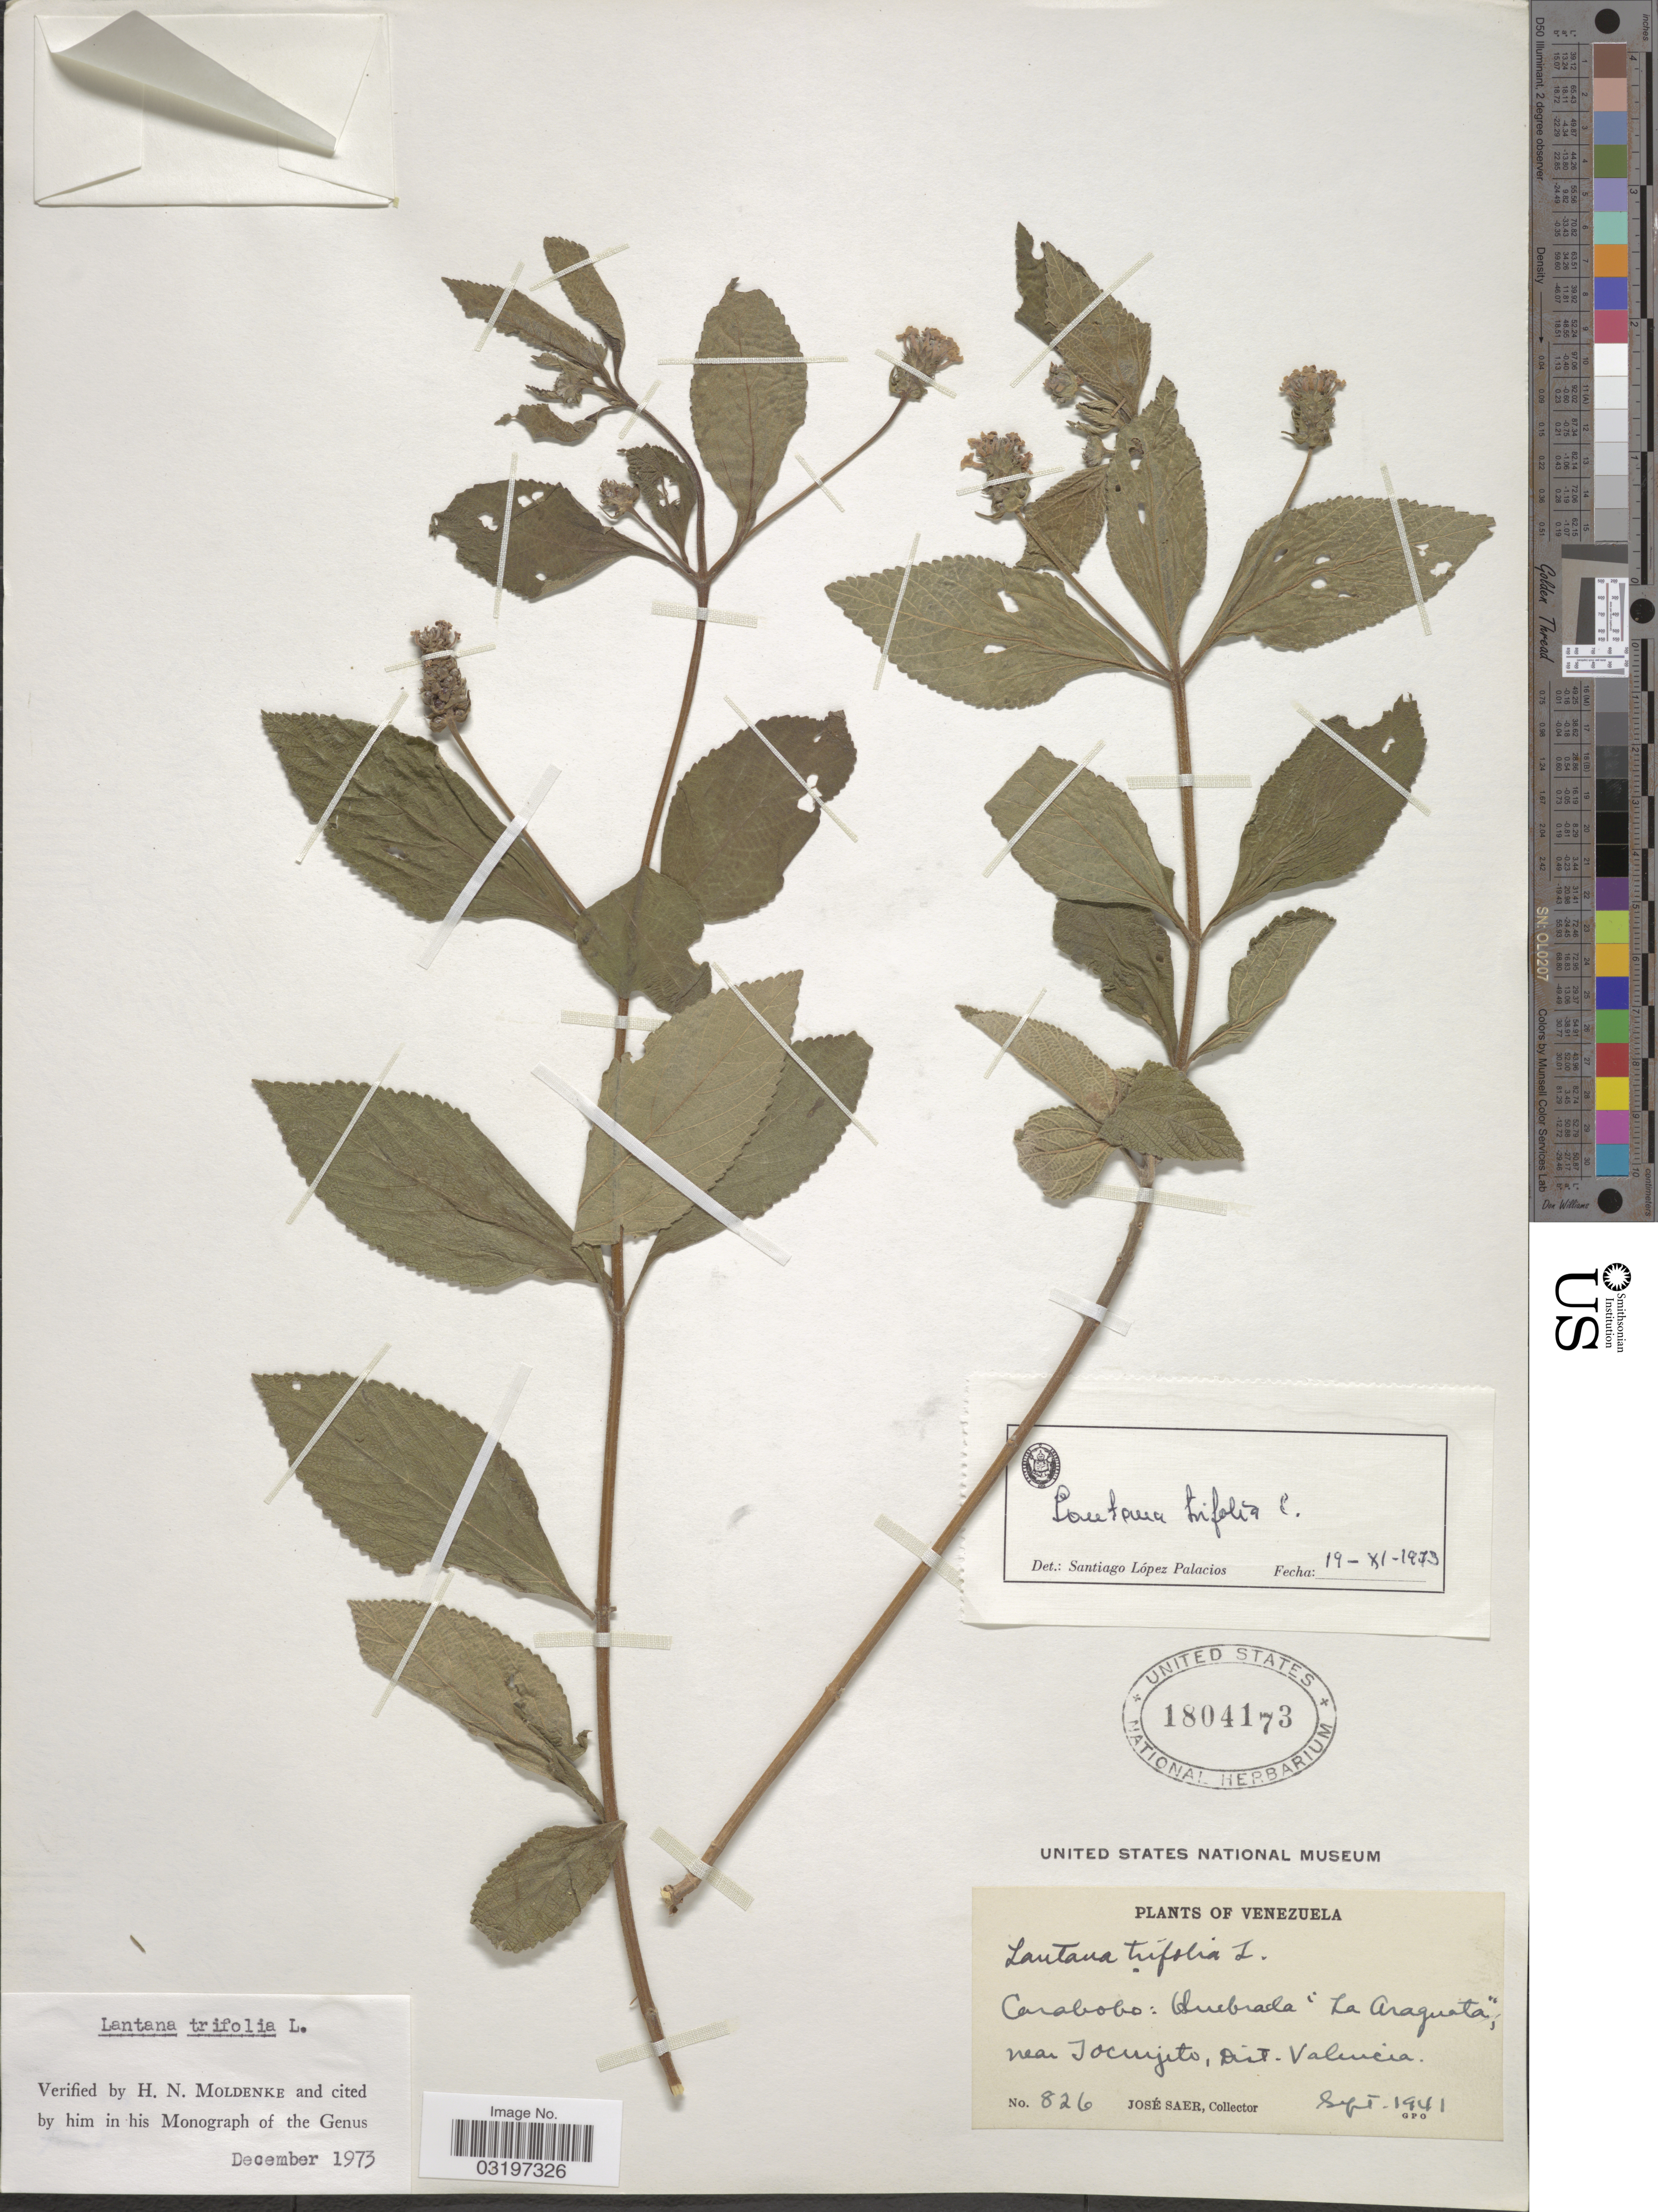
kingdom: Plantae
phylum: Tracheophyta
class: Magnoliopsida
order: Lamiales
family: Verbenaceae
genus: Lantana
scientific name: Lantana trifolia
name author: L.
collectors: J. Saer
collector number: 826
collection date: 1941-09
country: Venezuela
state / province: Carabobo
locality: Quebrada "La Araguata", near Tocuyito, Dist. Valencia.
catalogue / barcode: US 1804173